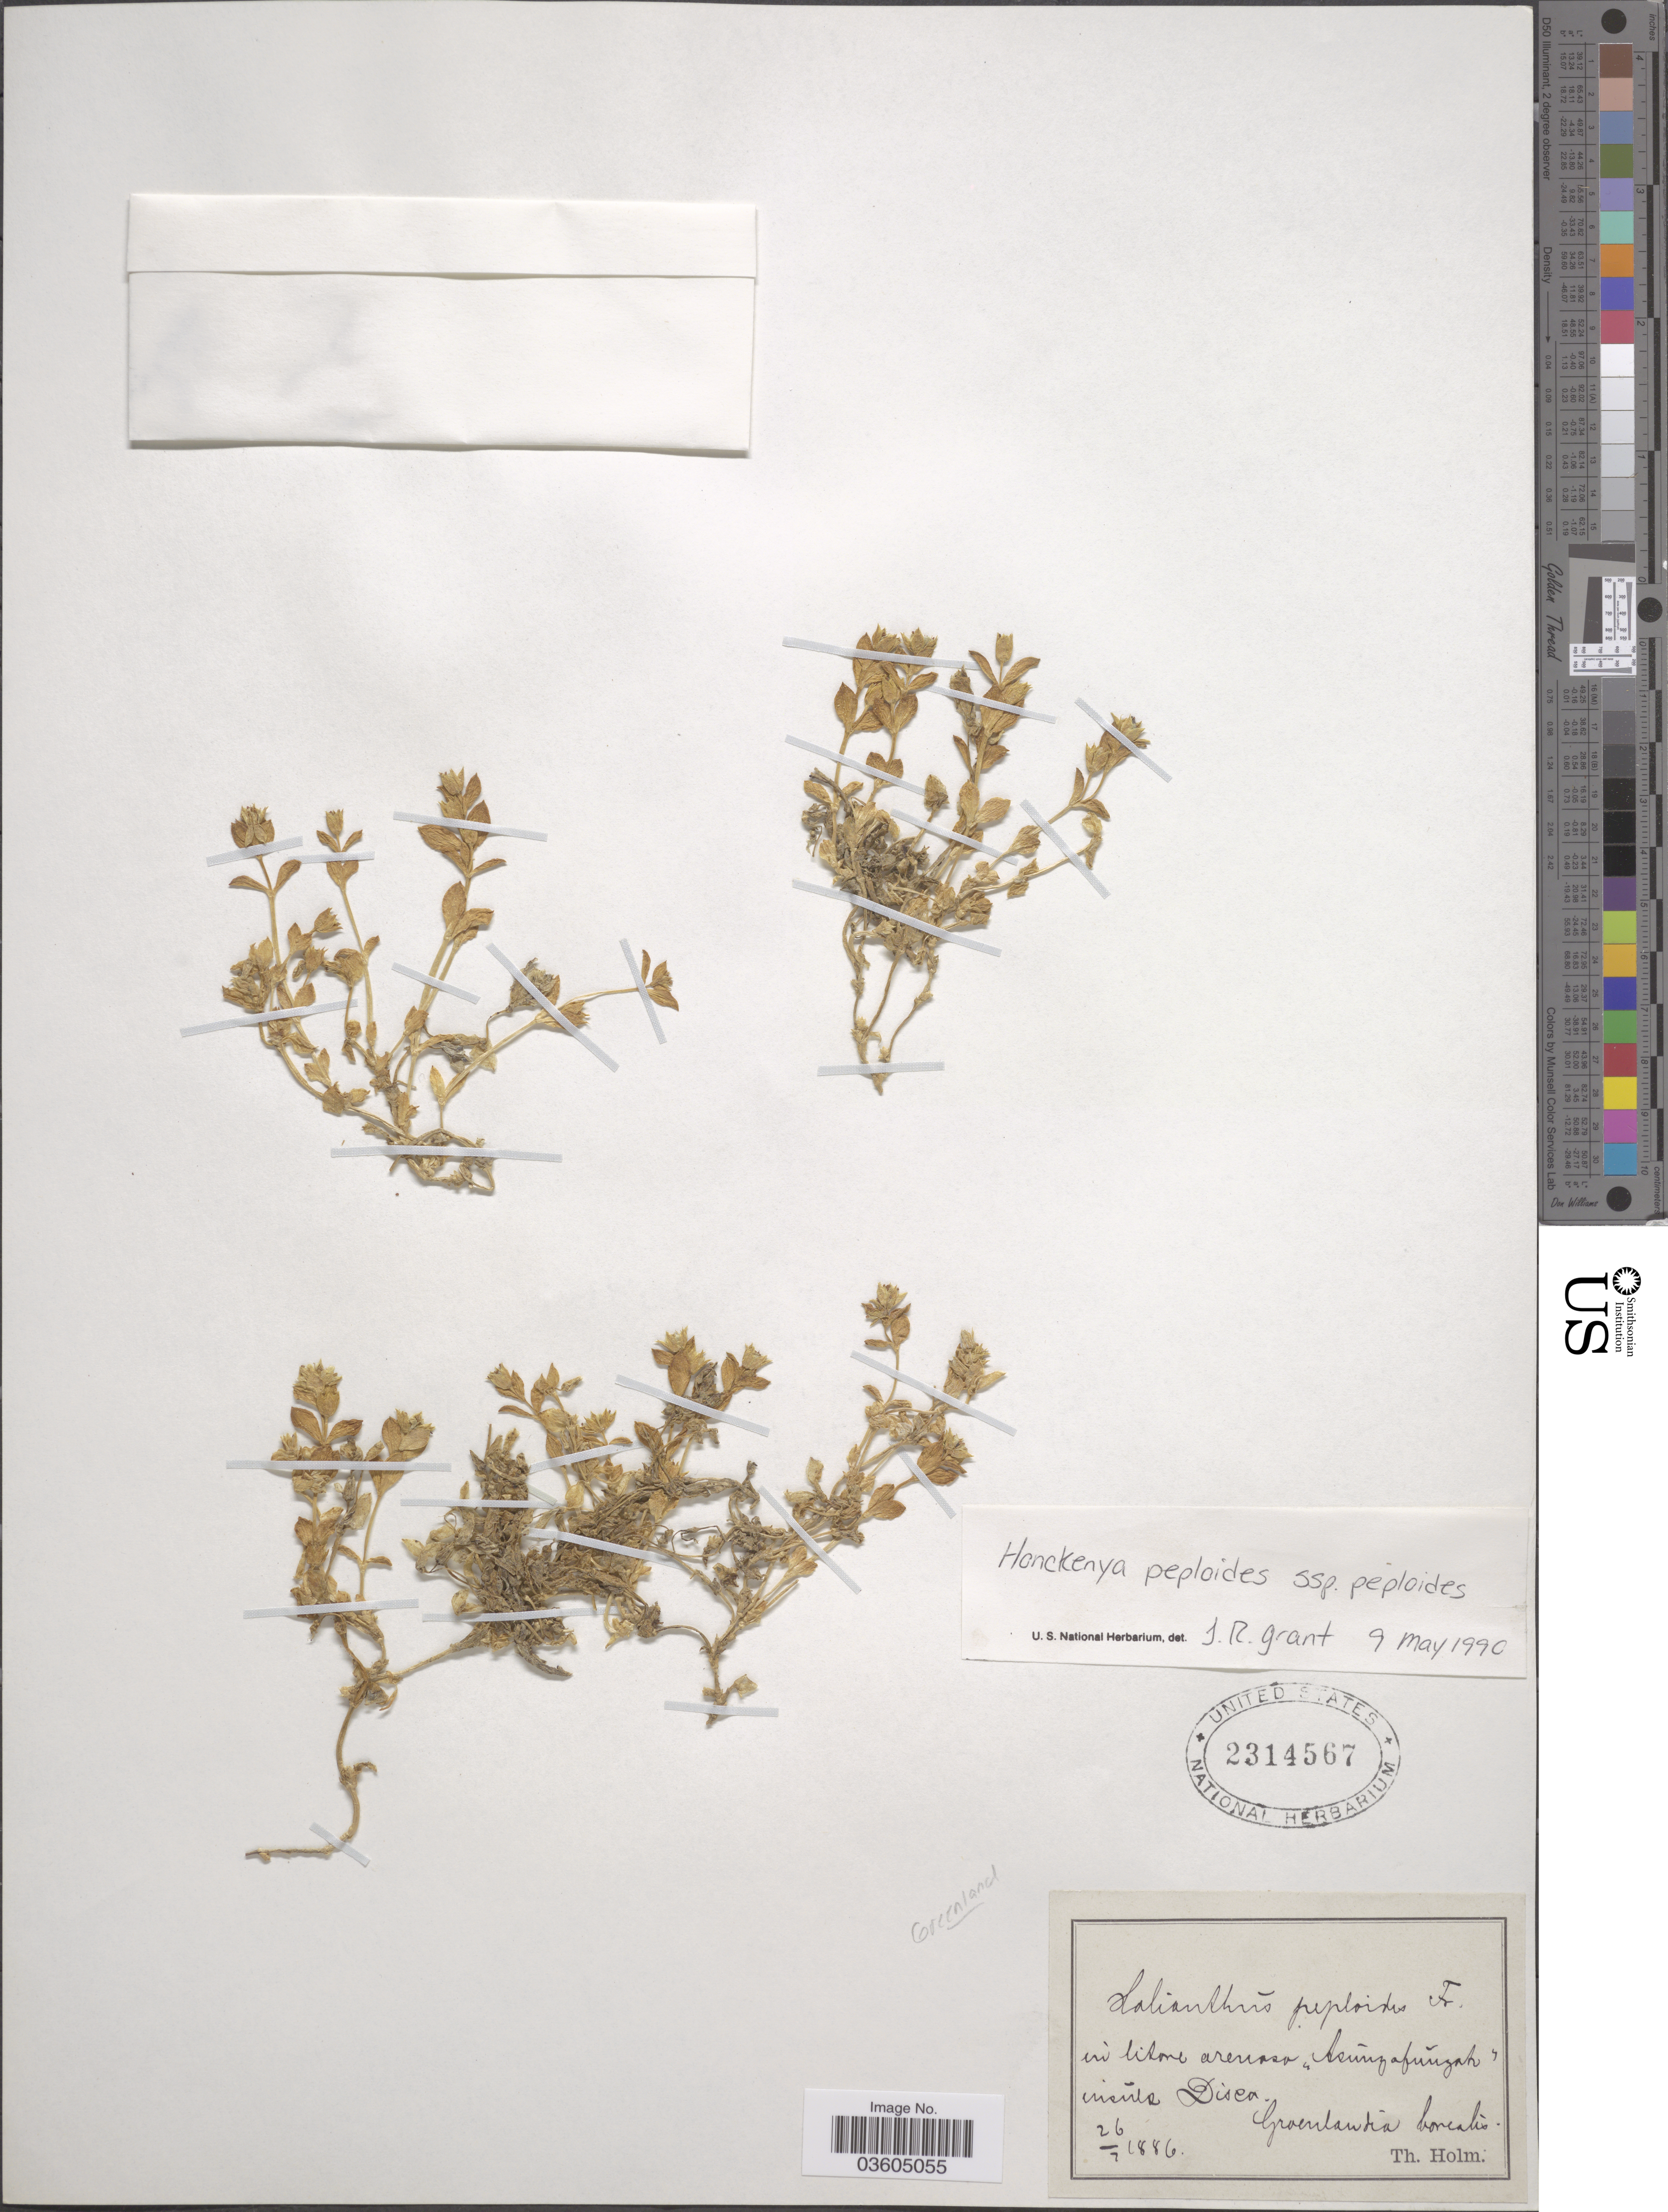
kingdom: Plantae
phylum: Tracheophyta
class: Magnoliopsida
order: Caryophyllales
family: Caryophyllaceae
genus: Honckenya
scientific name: Honckenya peploides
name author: (L.) Ehrh.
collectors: T. Holm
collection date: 1886-07-26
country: Greenland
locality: Insula Disco. Groenlandia borealis.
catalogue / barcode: US 2314567